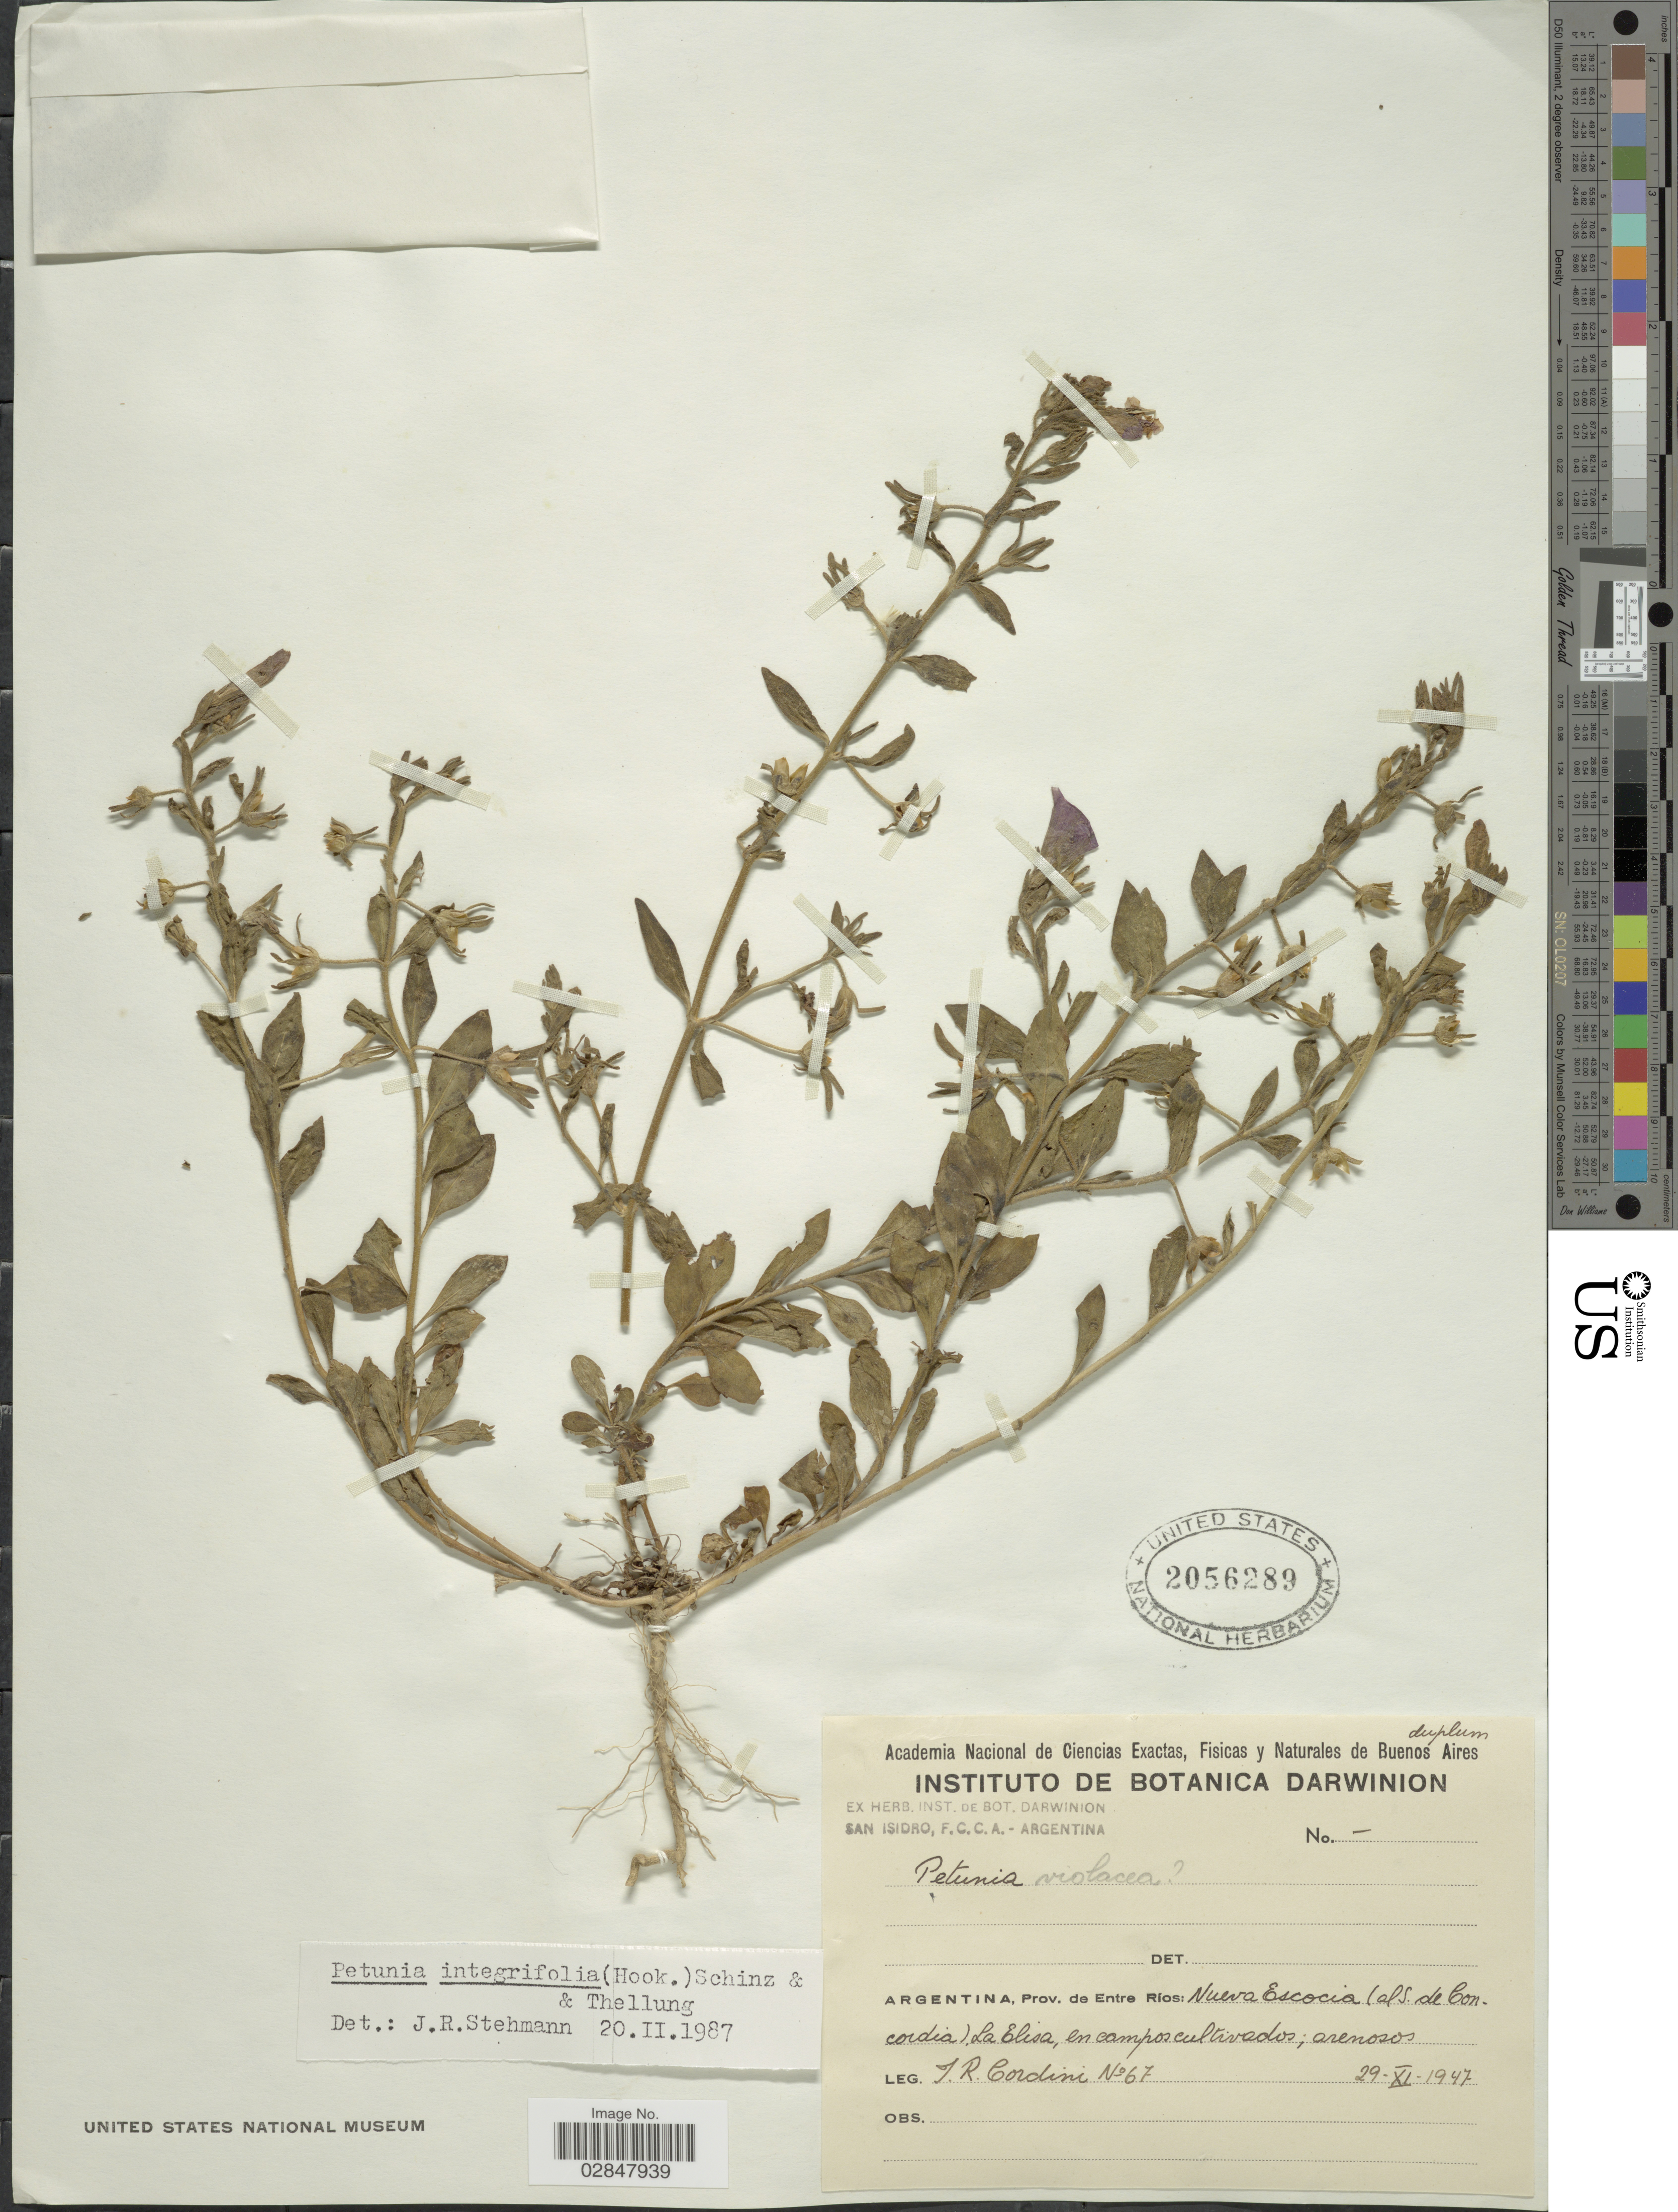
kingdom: Plantae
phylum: Tracheophyta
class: Magnoliopsida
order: Solanales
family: Solanaceae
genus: Petunia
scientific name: Petunia integrifolia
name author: (Hook.) Schinz & Thell.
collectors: I. Cordini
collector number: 67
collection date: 1947-11-29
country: Argentina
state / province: Entre Rios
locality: Nueva Escocia (al S. de Concordia) La Elisa, en campos cultivados: arenosos.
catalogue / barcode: US 2056289